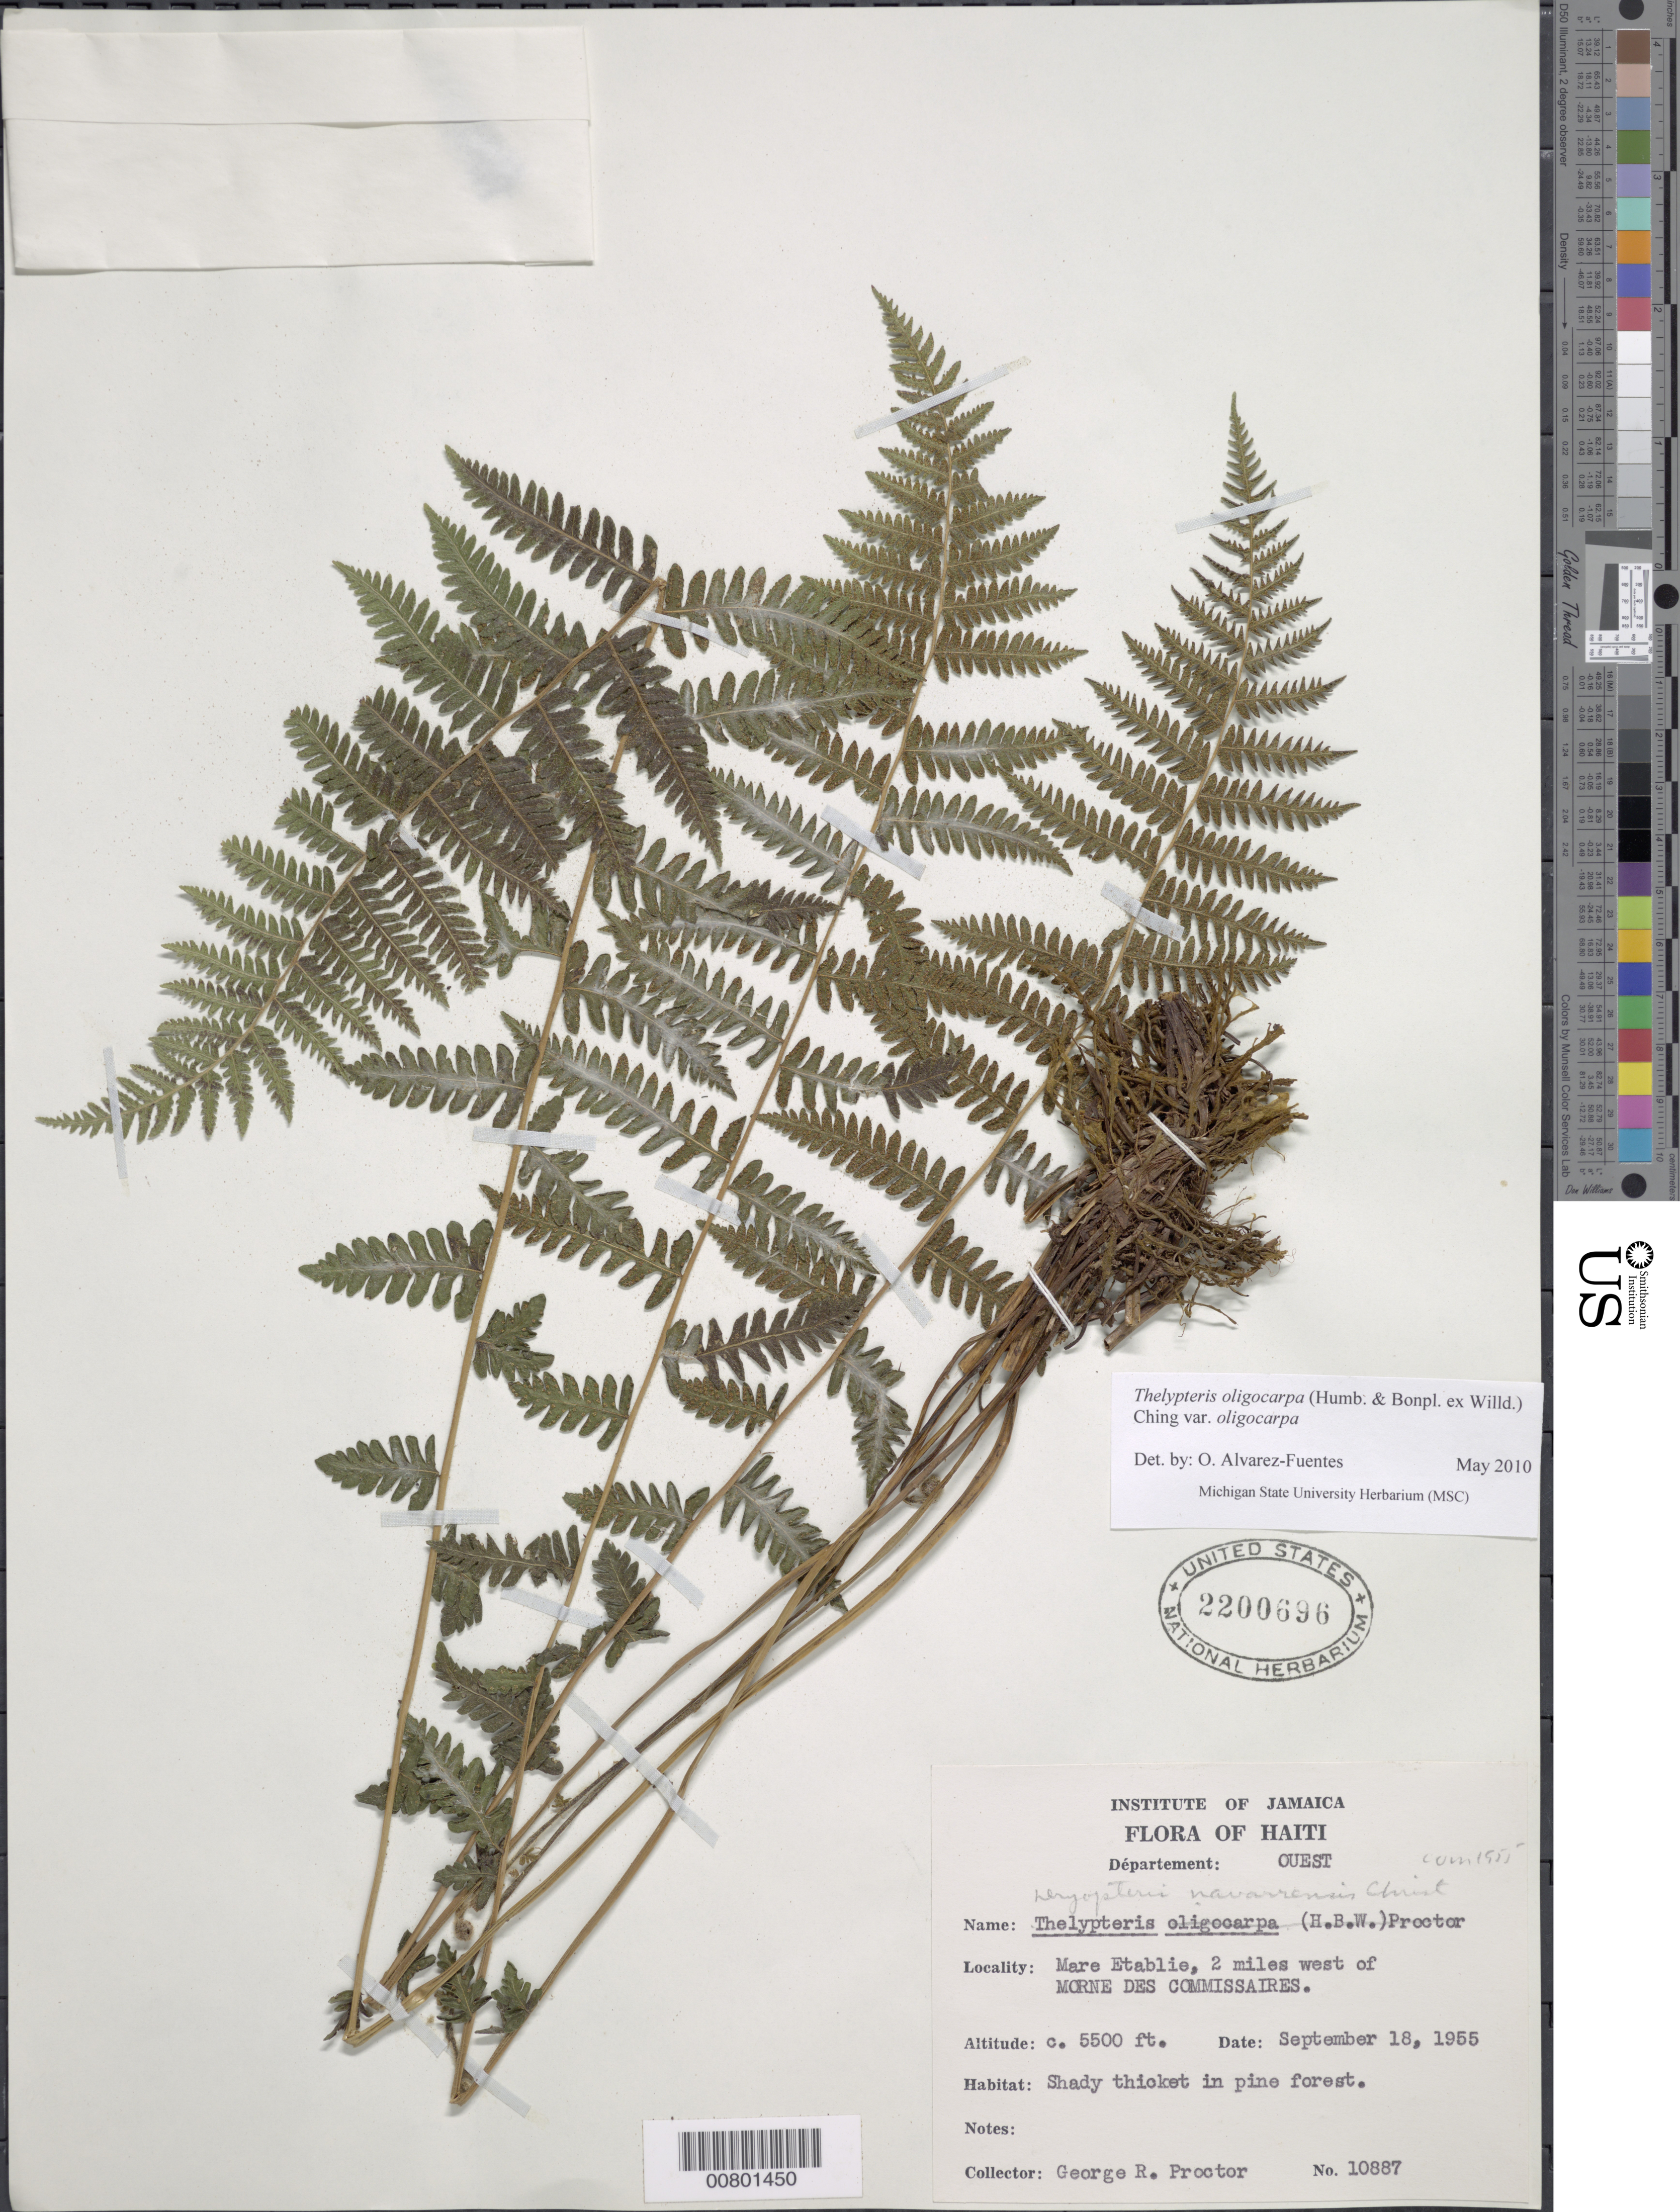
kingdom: Plantae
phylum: Tracheophyta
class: Polypodiopsida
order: Polypodiales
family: Thelypteridaceae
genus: Amauropelta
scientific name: Amauropelta oligocarpa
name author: (Humb. & Bonpl. ex Willd.) Pic. Serm.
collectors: G. R. Proctor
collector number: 10887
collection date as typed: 18 Sep 1955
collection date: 1955-09-18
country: Haiti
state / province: Ouest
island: Hispaniola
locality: Mare Etablie, 2 miles W of Morne des Commissaires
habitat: Shady thicket in pine forest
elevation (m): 1676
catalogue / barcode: US 2200606